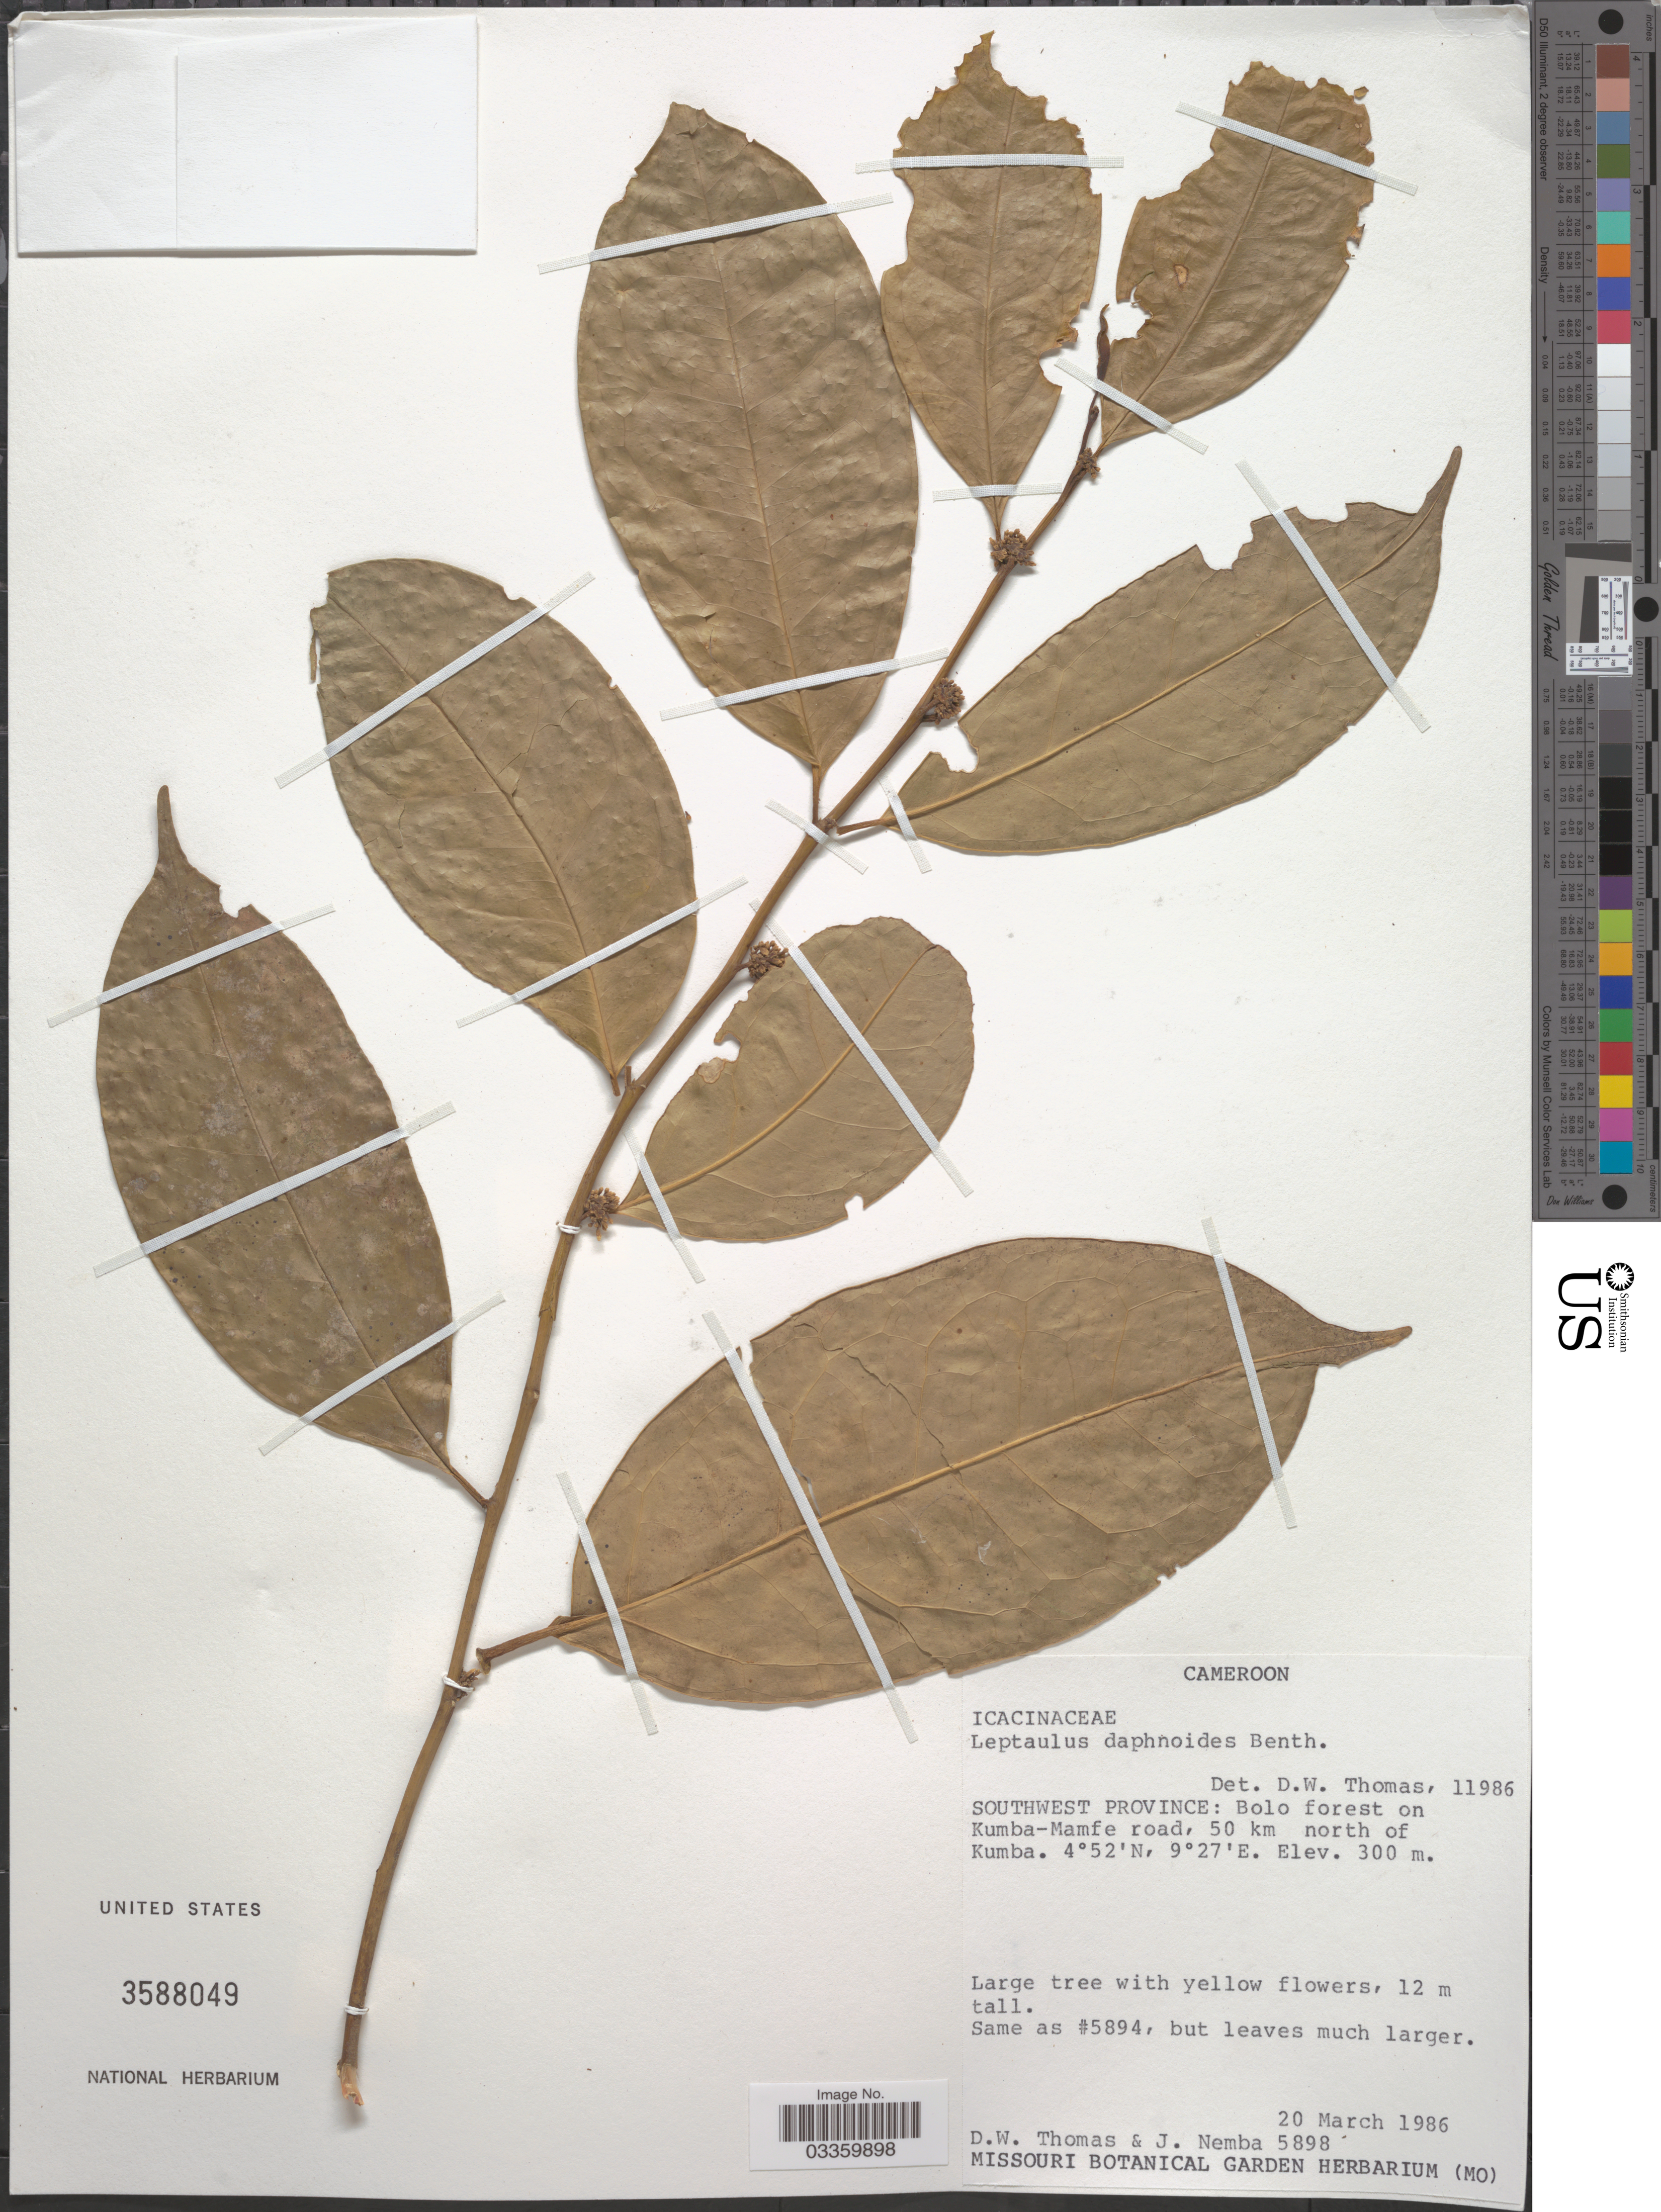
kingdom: Plantae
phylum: Tracheophyta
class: Magnoliopsida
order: Cardiopteridales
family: Cardiopteridaceae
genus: Leptaulus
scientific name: Leptaulus daphnoides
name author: Benth.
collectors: D. W. Thomas & J. Nemba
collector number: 5898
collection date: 1986-03-20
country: Cameroon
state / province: Sud-Ouest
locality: Southwest Province: Bolo forest on Kumba-Mamfe road, 50 km north of Kumba.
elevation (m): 300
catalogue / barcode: US 3588049